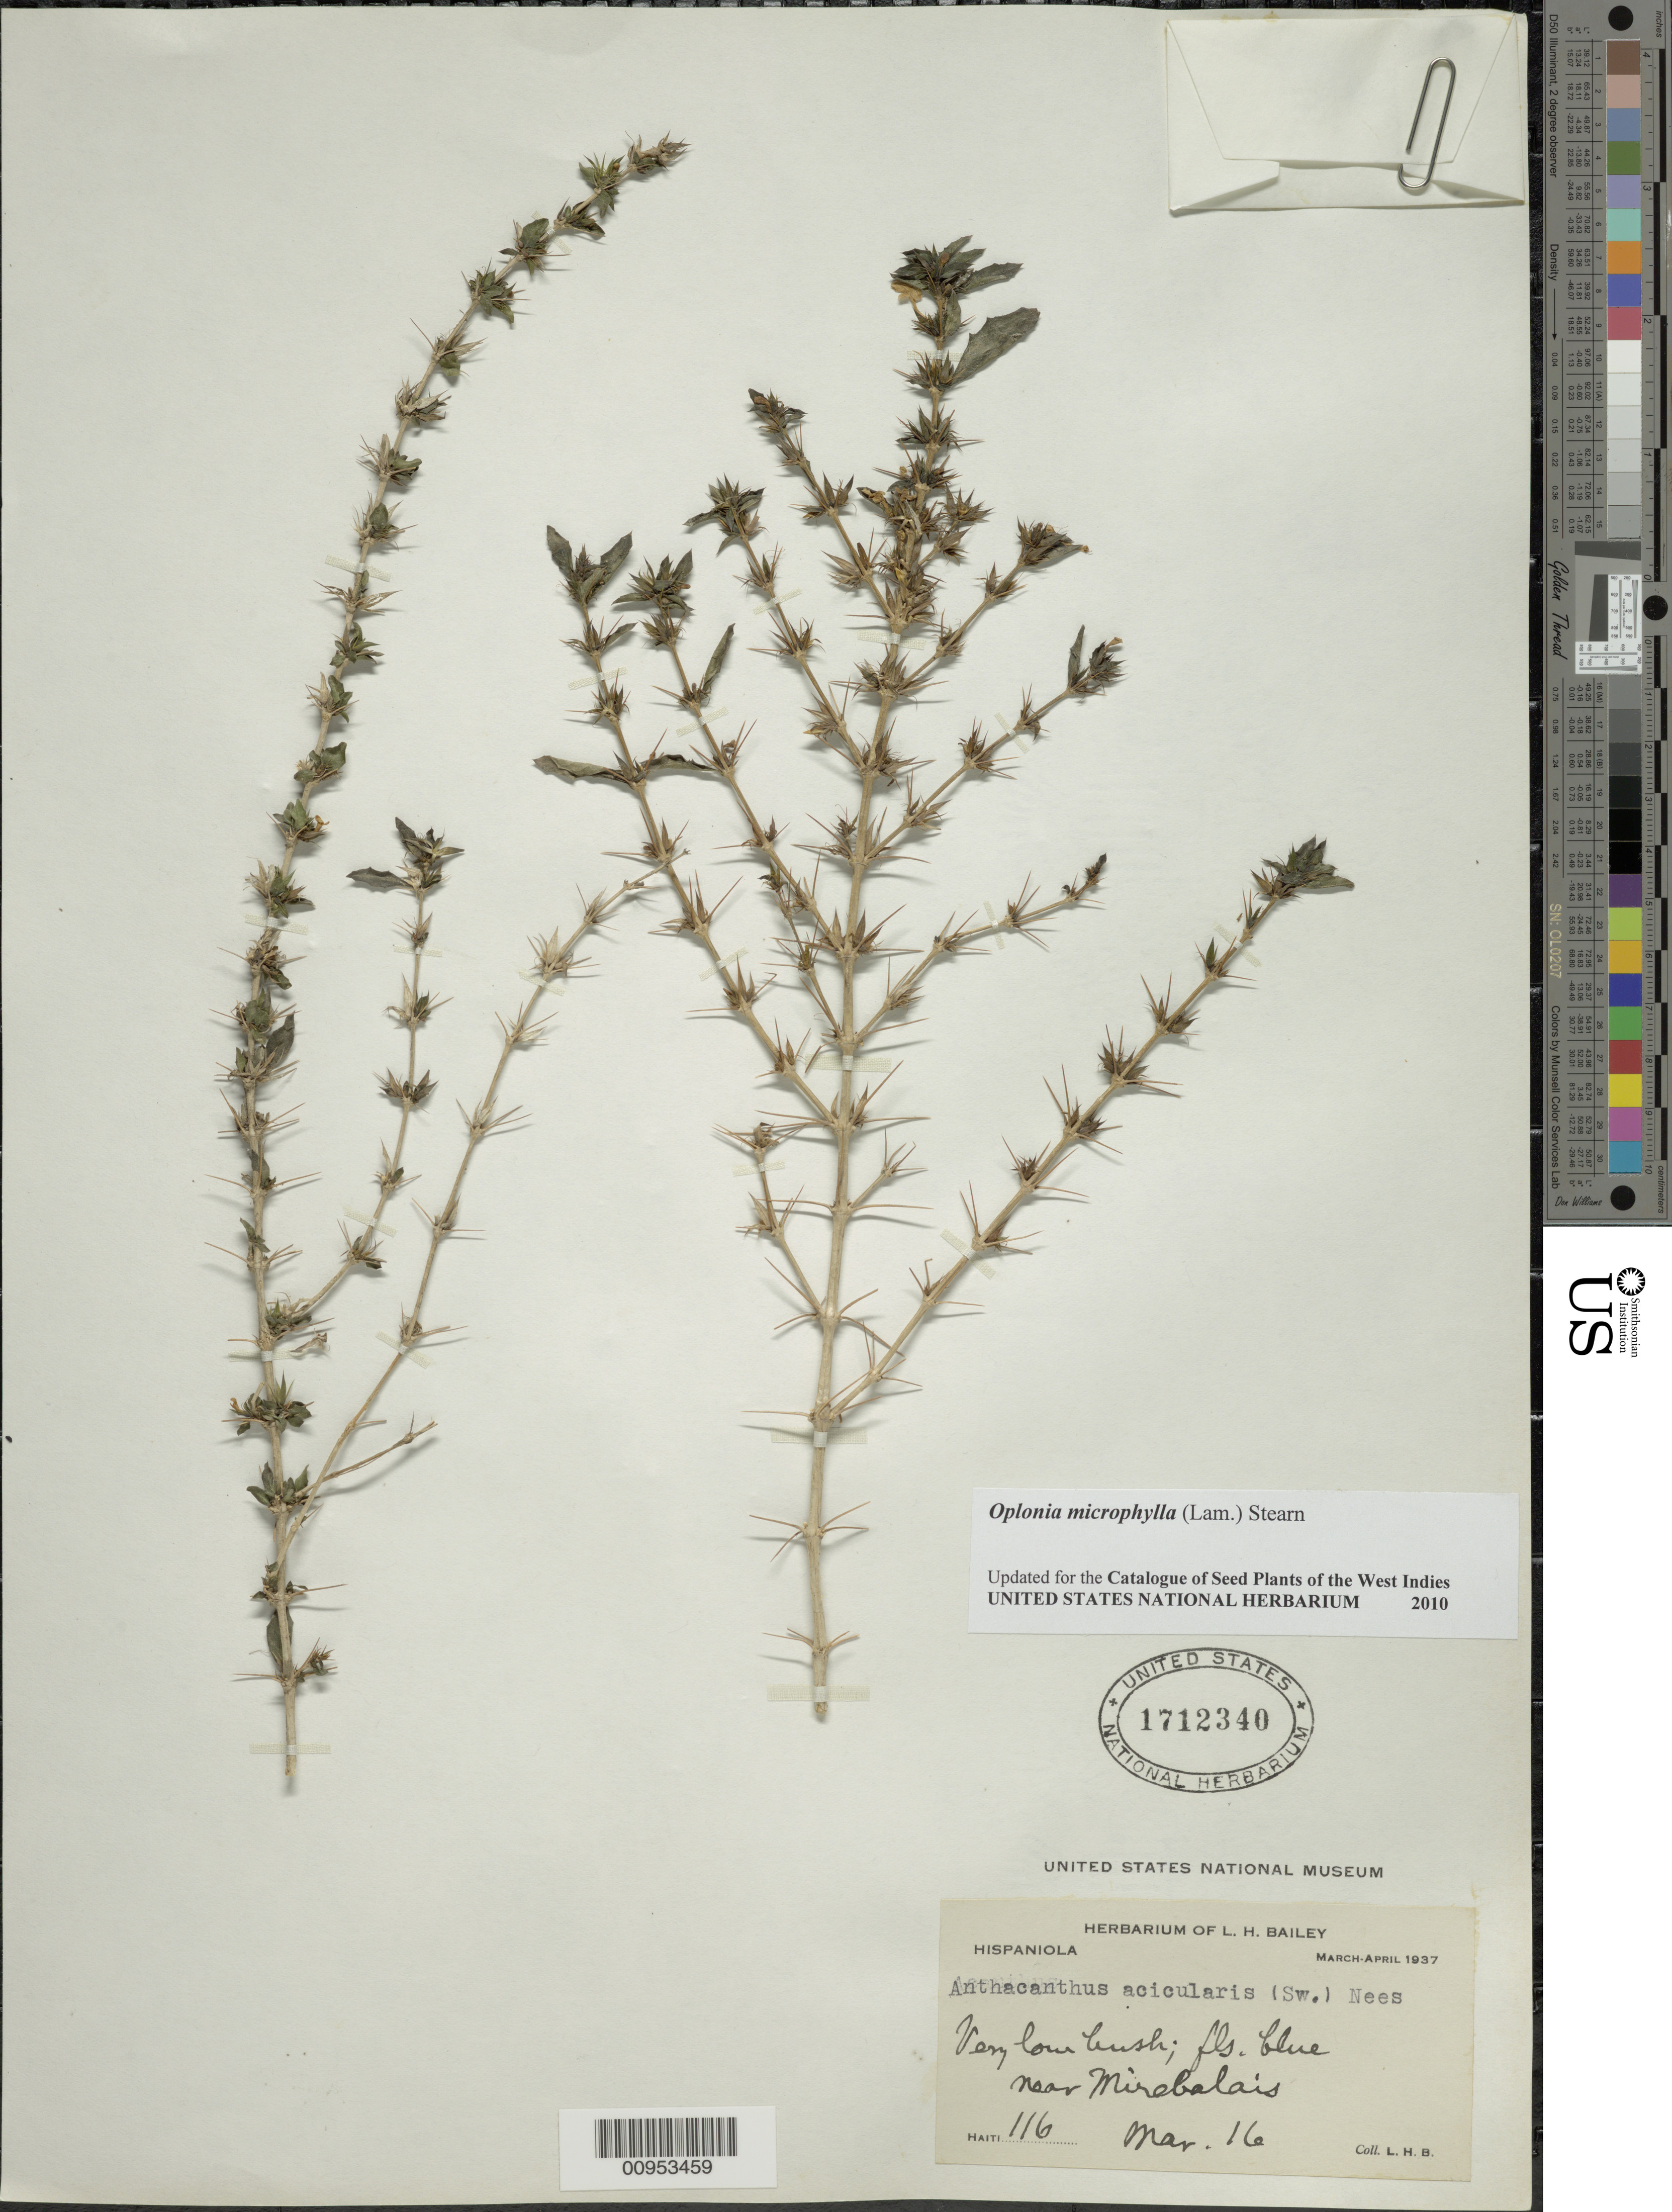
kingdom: Plantae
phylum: Tracheophyta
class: Magnoliopsida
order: Lamiales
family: Acanthaceae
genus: Oplonia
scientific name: Oplonia microphylla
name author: (Lam.) Stearn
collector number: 116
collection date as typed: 16 Mar 1937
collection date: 1937-03-16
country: Haiti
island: Hispaniola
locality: Mirabalais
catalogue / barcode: US 1712340